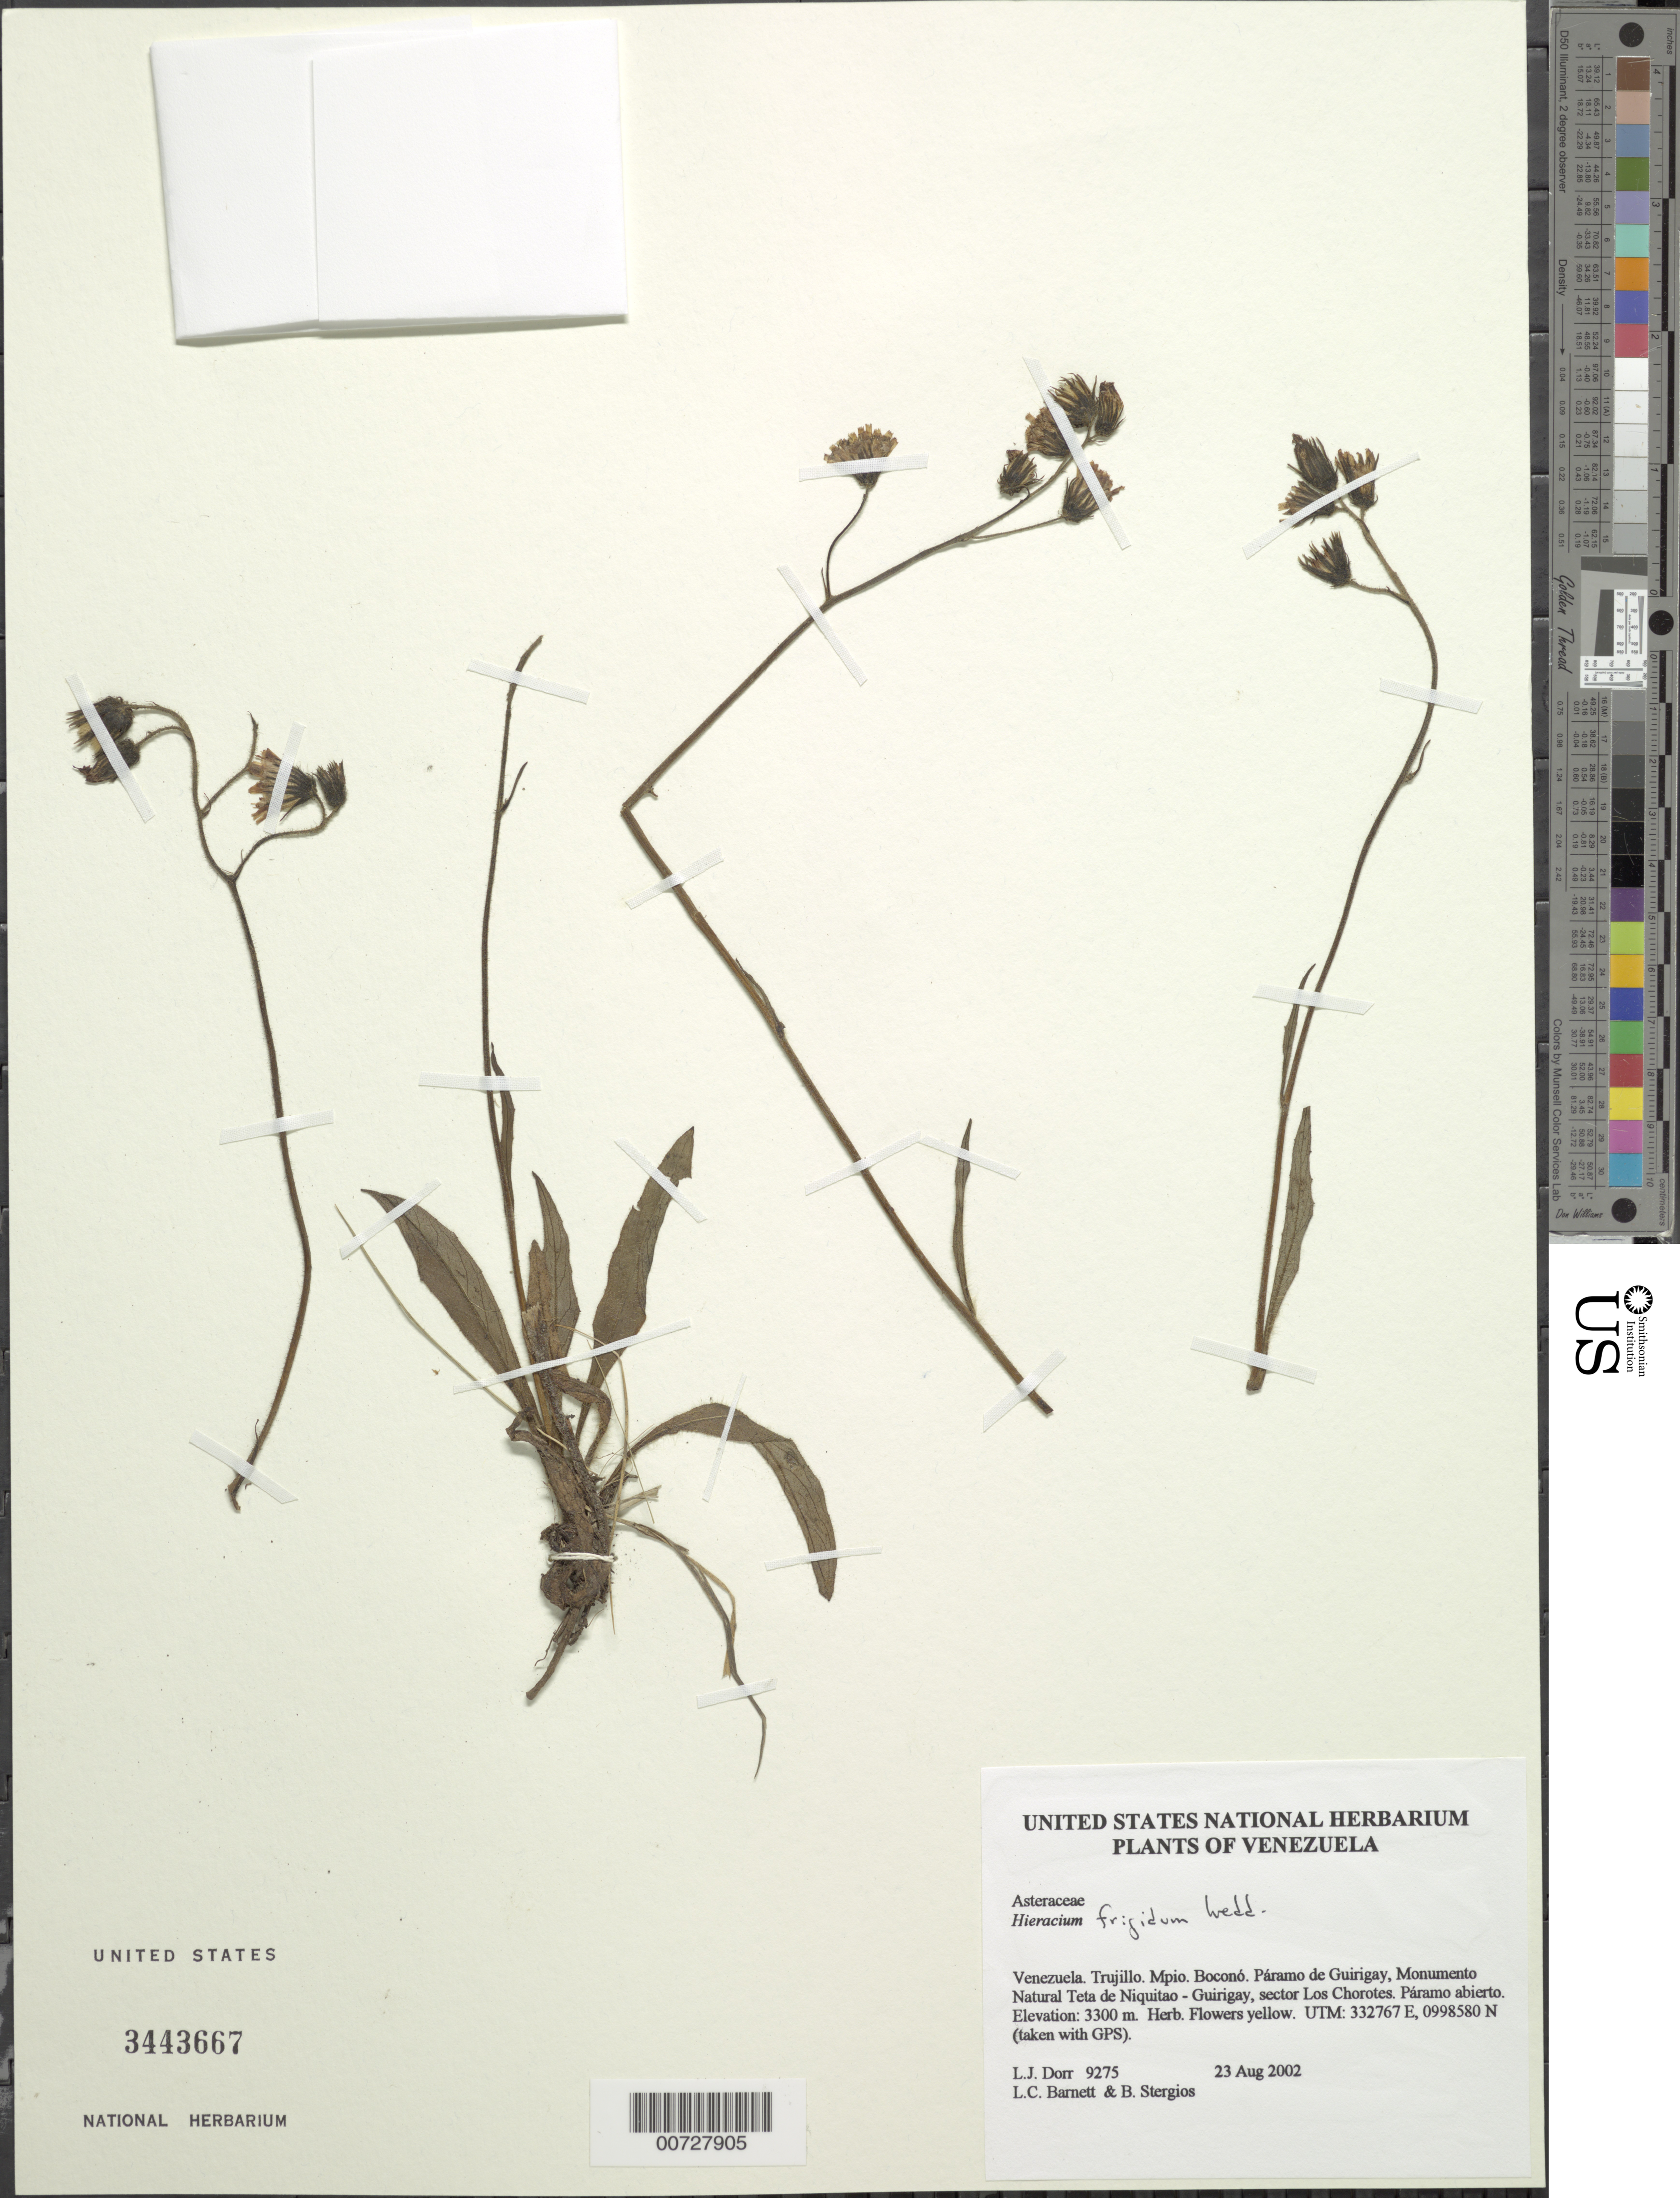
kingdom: Plantae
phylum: Tracheophyta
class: Magnoliopsida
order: Asterales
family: Asteraceae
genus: Hieracium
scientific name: Hieracium jubatum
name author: Fr.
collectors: L. J. Dorr, L. C. Barnett & B. G. Stergios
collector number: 9275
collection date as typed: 23 Aug 2002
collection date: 2002-08-23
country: Venezuela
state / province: Trujillo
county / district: Boconó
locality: Páramo de Guirigay, Monumento Natural Teta de Niquitao - Guirigay, sector Los Chorotes.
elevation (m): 3300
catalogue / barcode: US 3443667